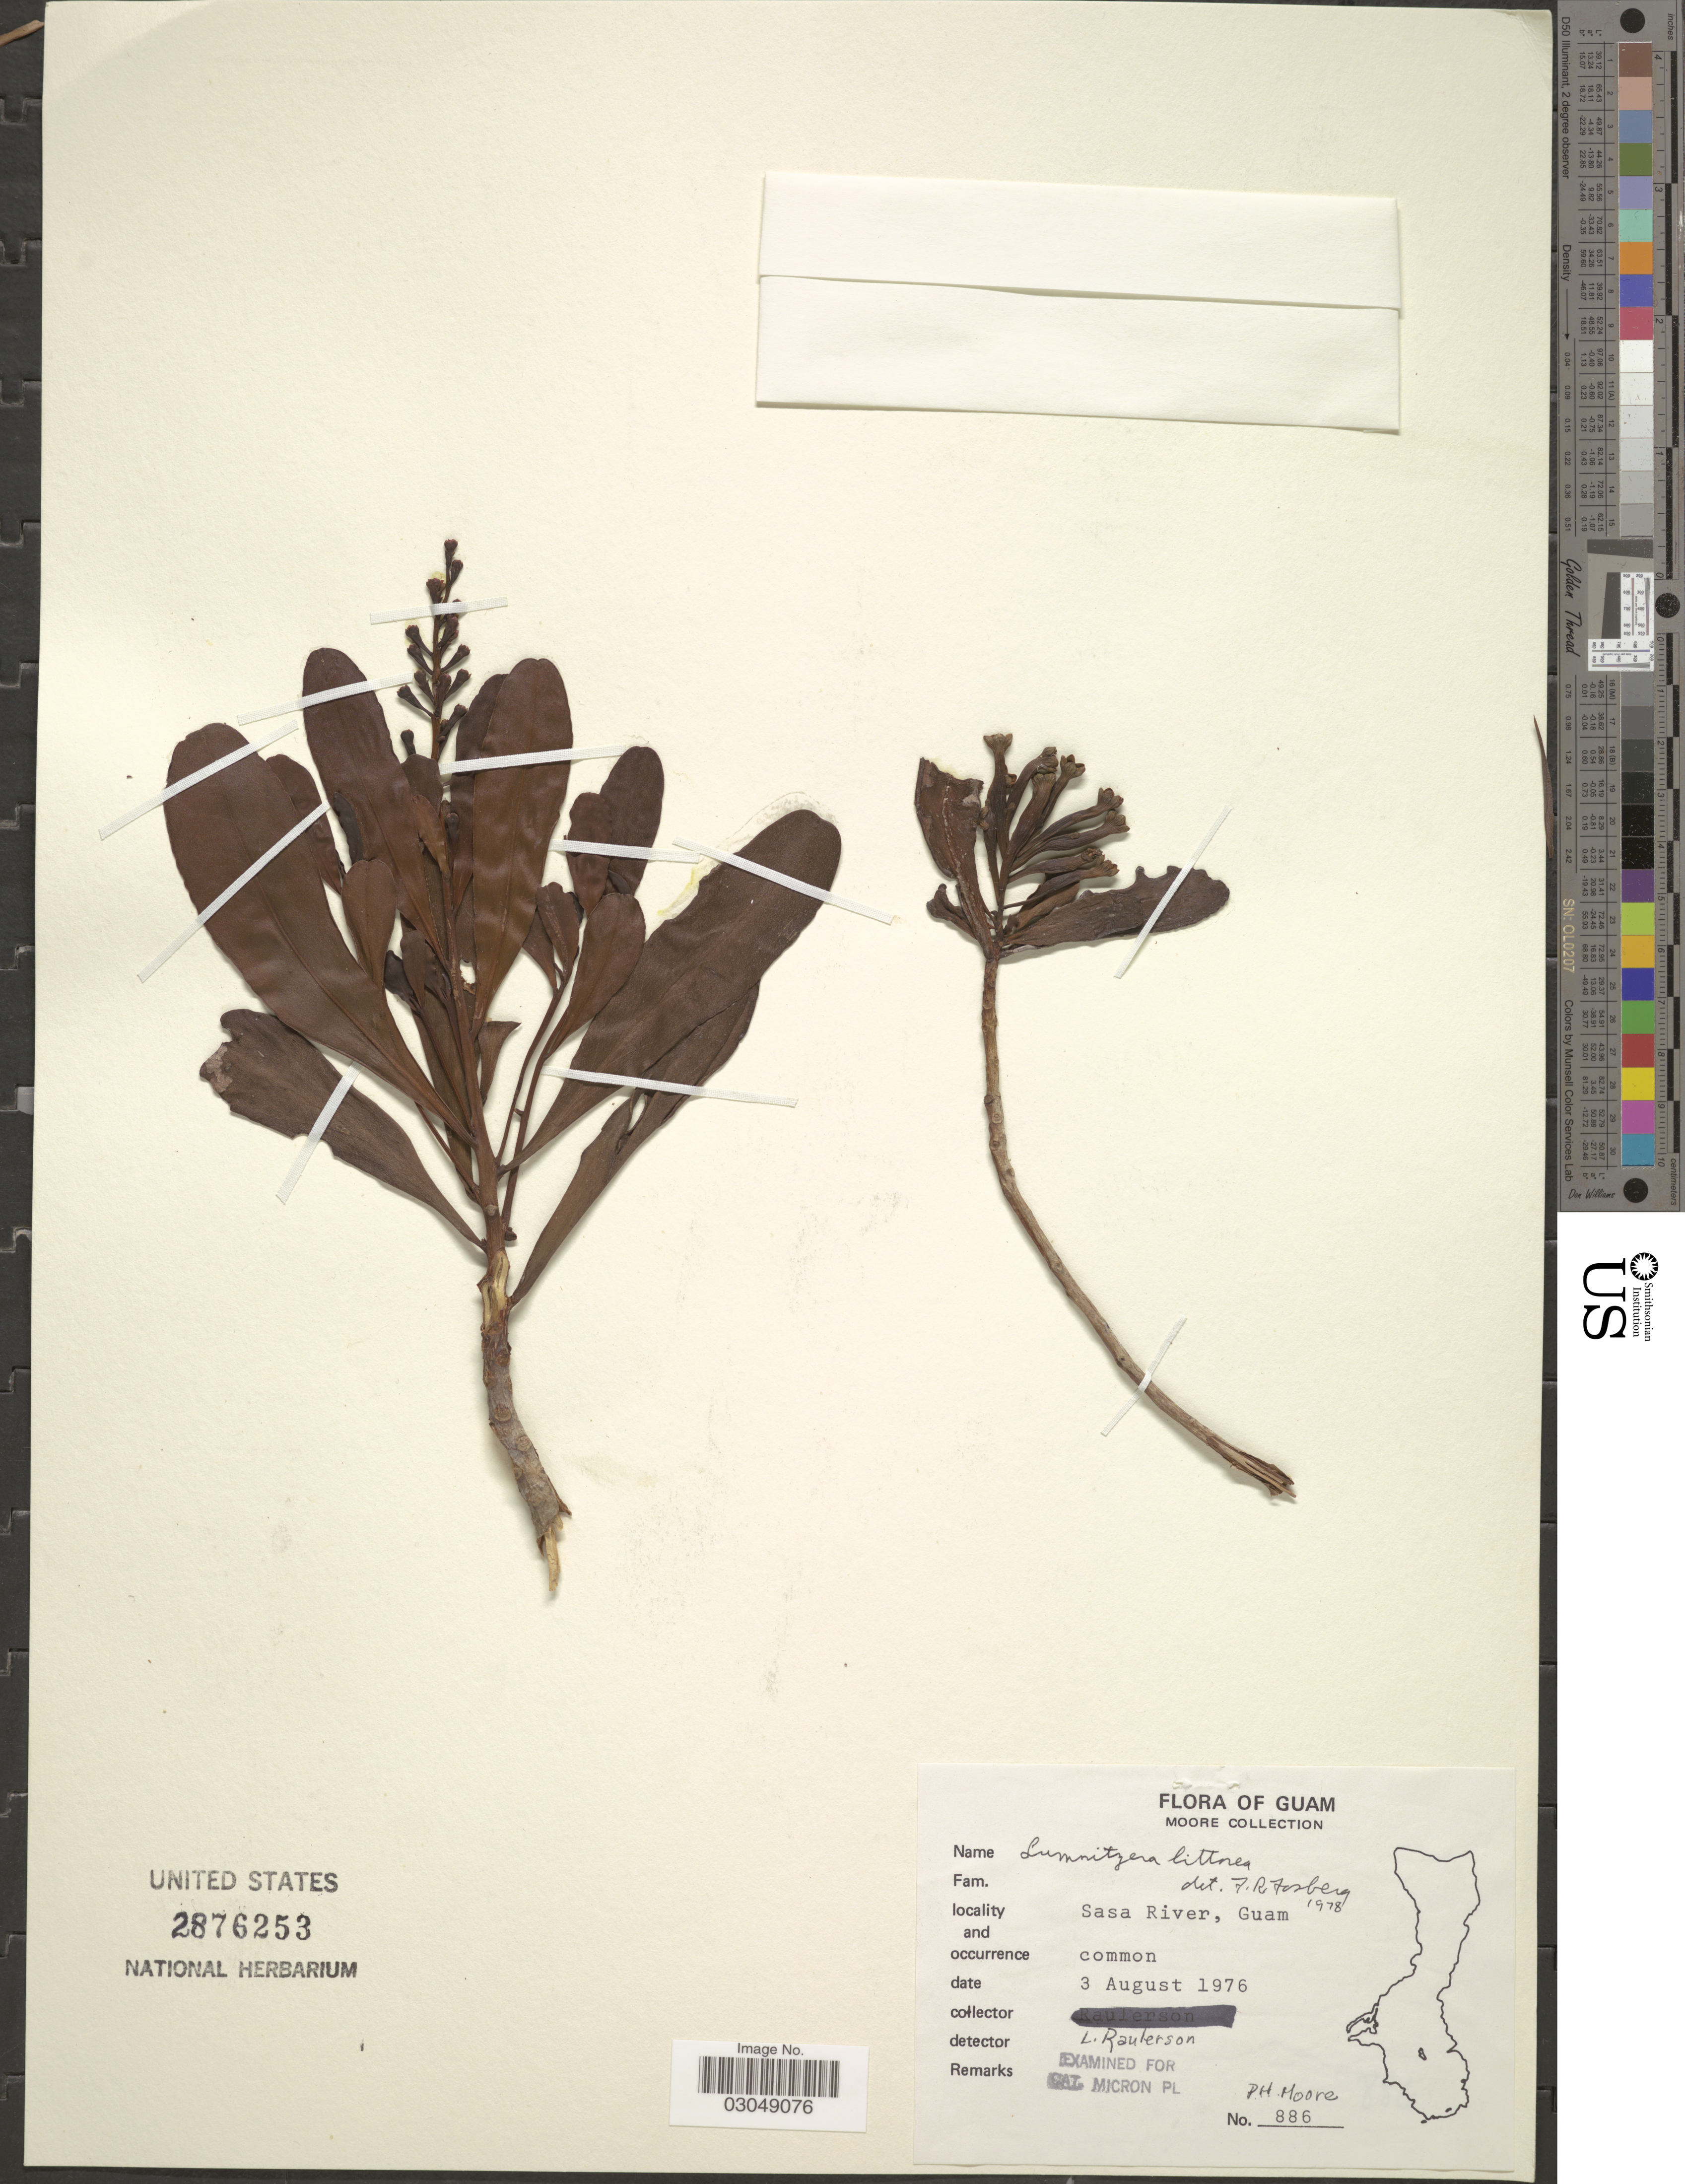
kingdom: Plantae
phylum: Tracheophyta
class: Magnoliopsida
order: Myrtales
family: Combretaceae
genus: Lumnitzera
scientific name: Lumnitzera littorea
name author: (Jack) Voight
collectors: L. Raulerson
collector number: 886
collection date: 1976-08-03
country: Guam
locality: Sasa River, Guam.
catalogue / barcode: US 2876253